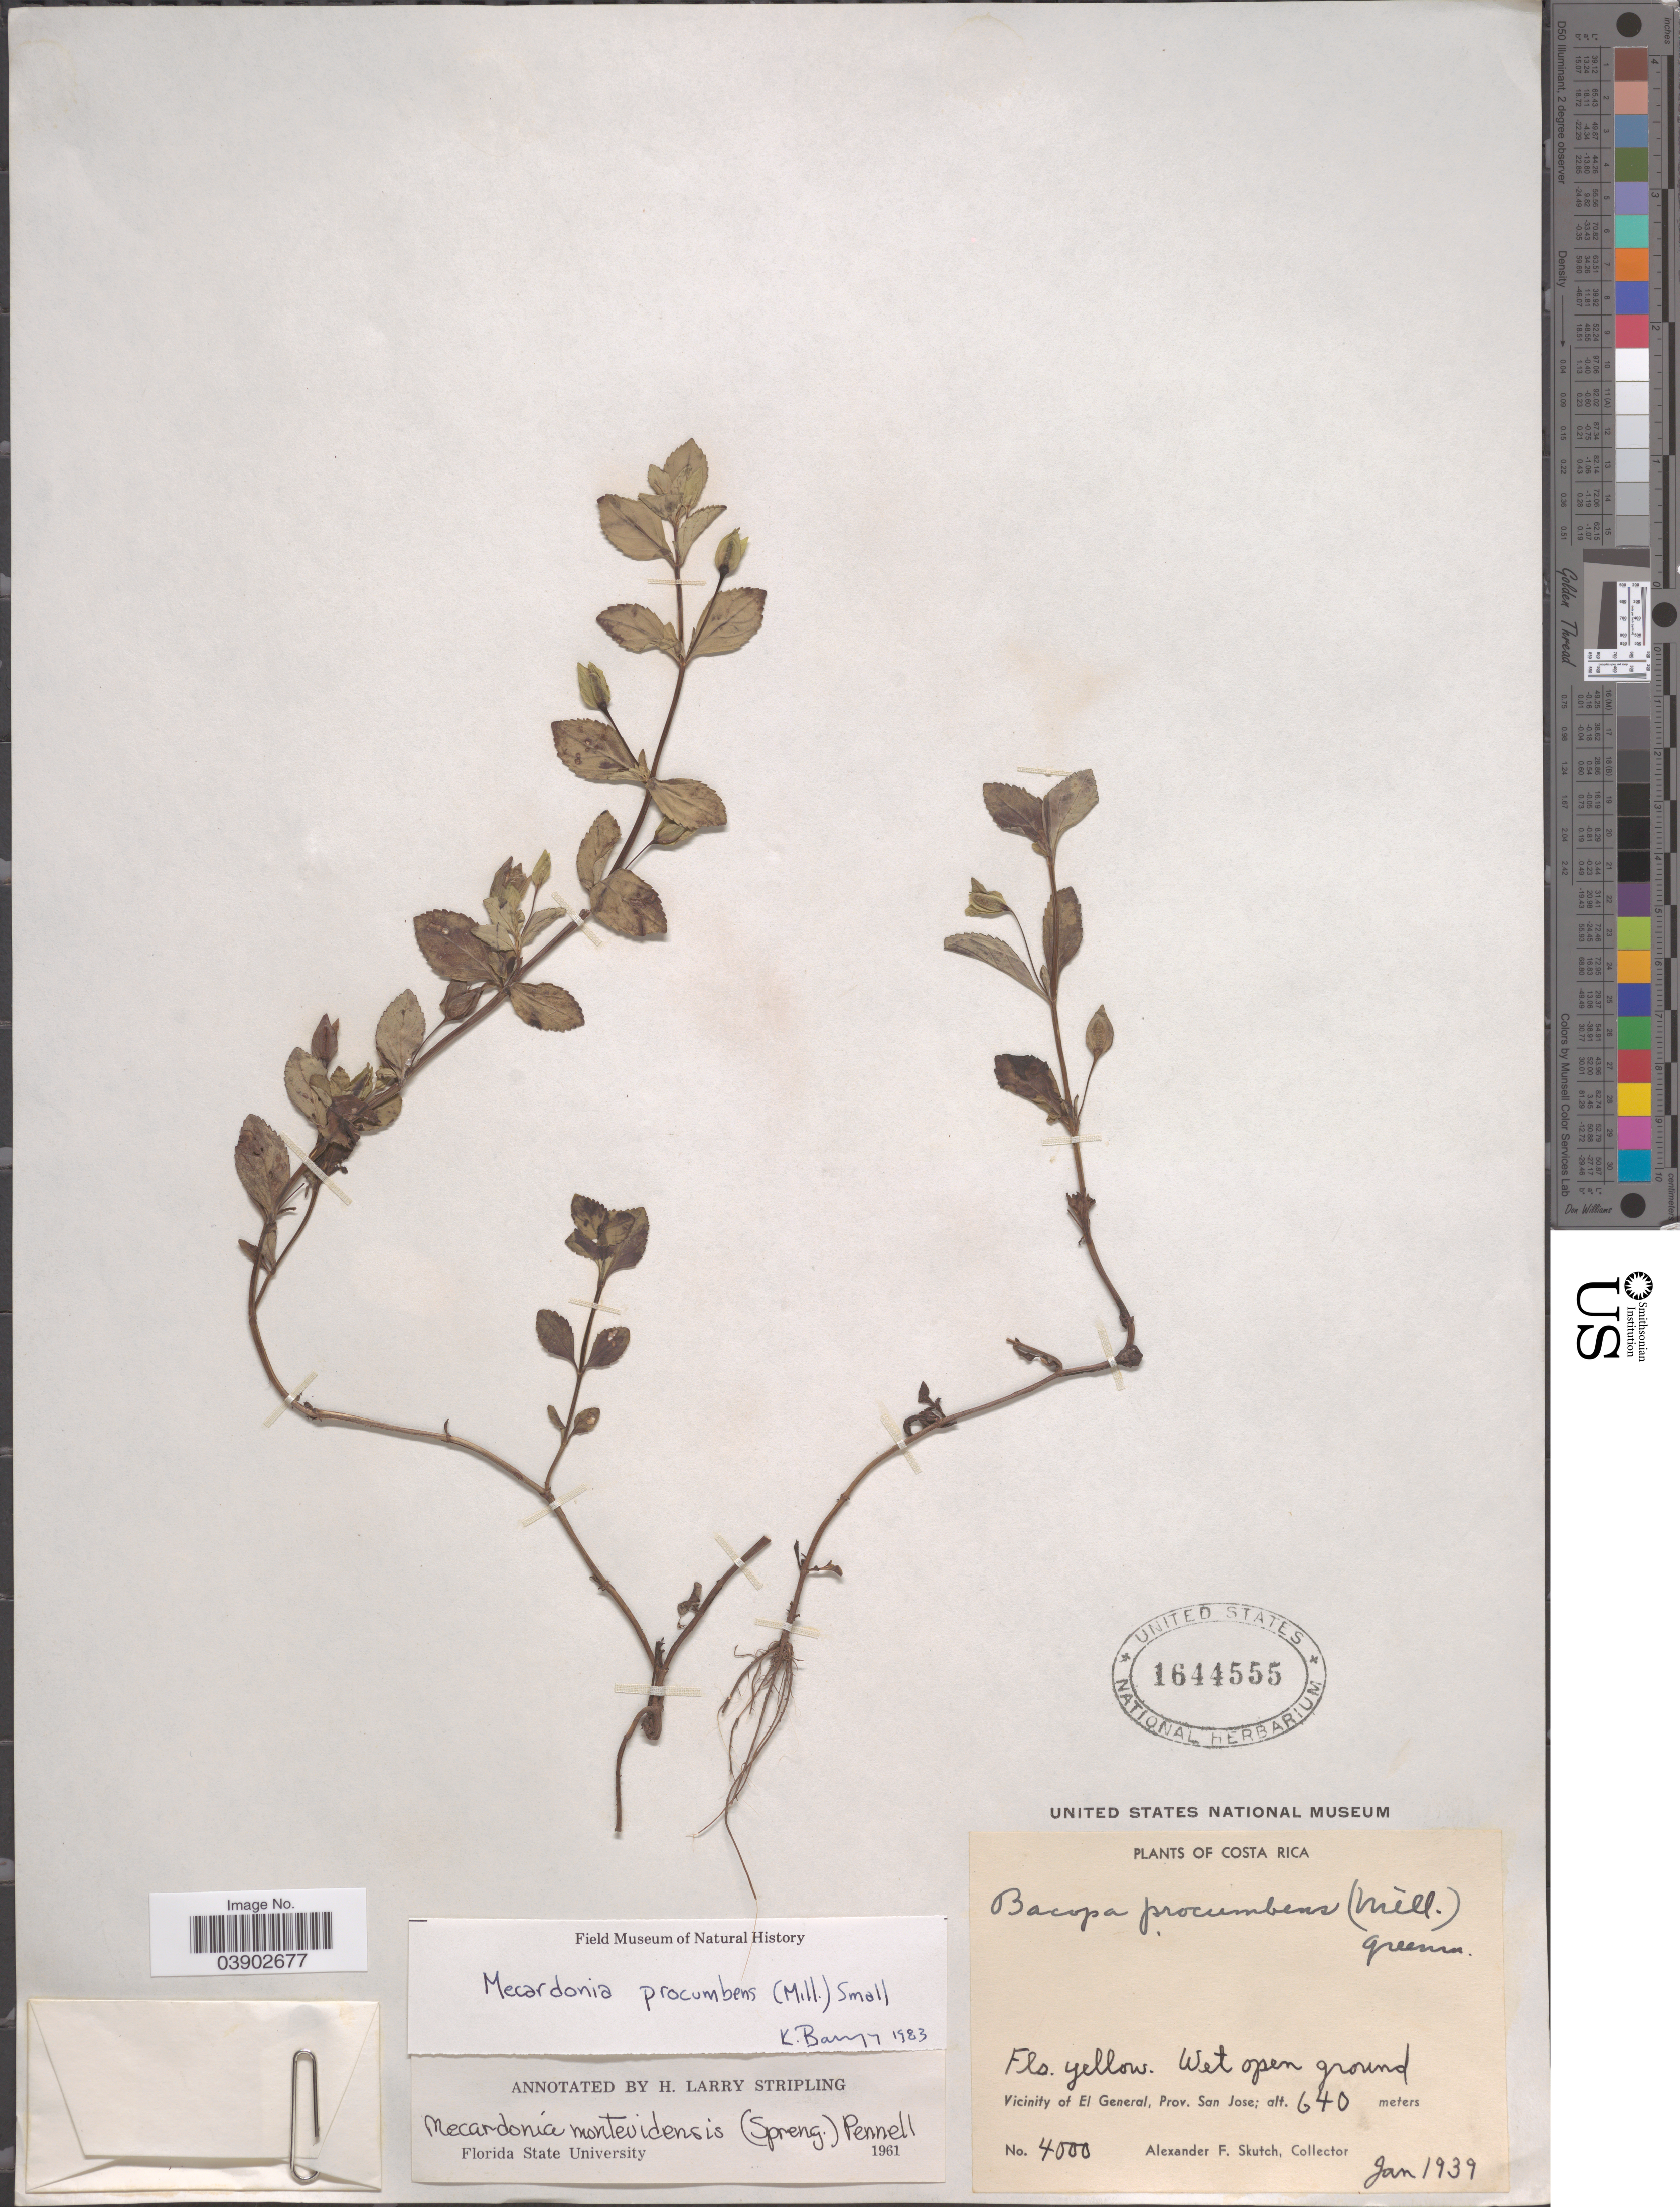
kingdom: Plantae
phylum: Tracheophyta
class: Magnoliopsida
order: Lamiales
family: Plantaginaceae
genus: Mecardonia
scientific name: Mecardonia procumbens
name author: (Mill.) Small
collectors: A. F. Skutch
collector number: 4000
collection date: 1939-01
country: Costa Rica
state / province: San José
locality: Vicinity of El General.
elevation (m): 640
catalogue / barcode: US 1644555